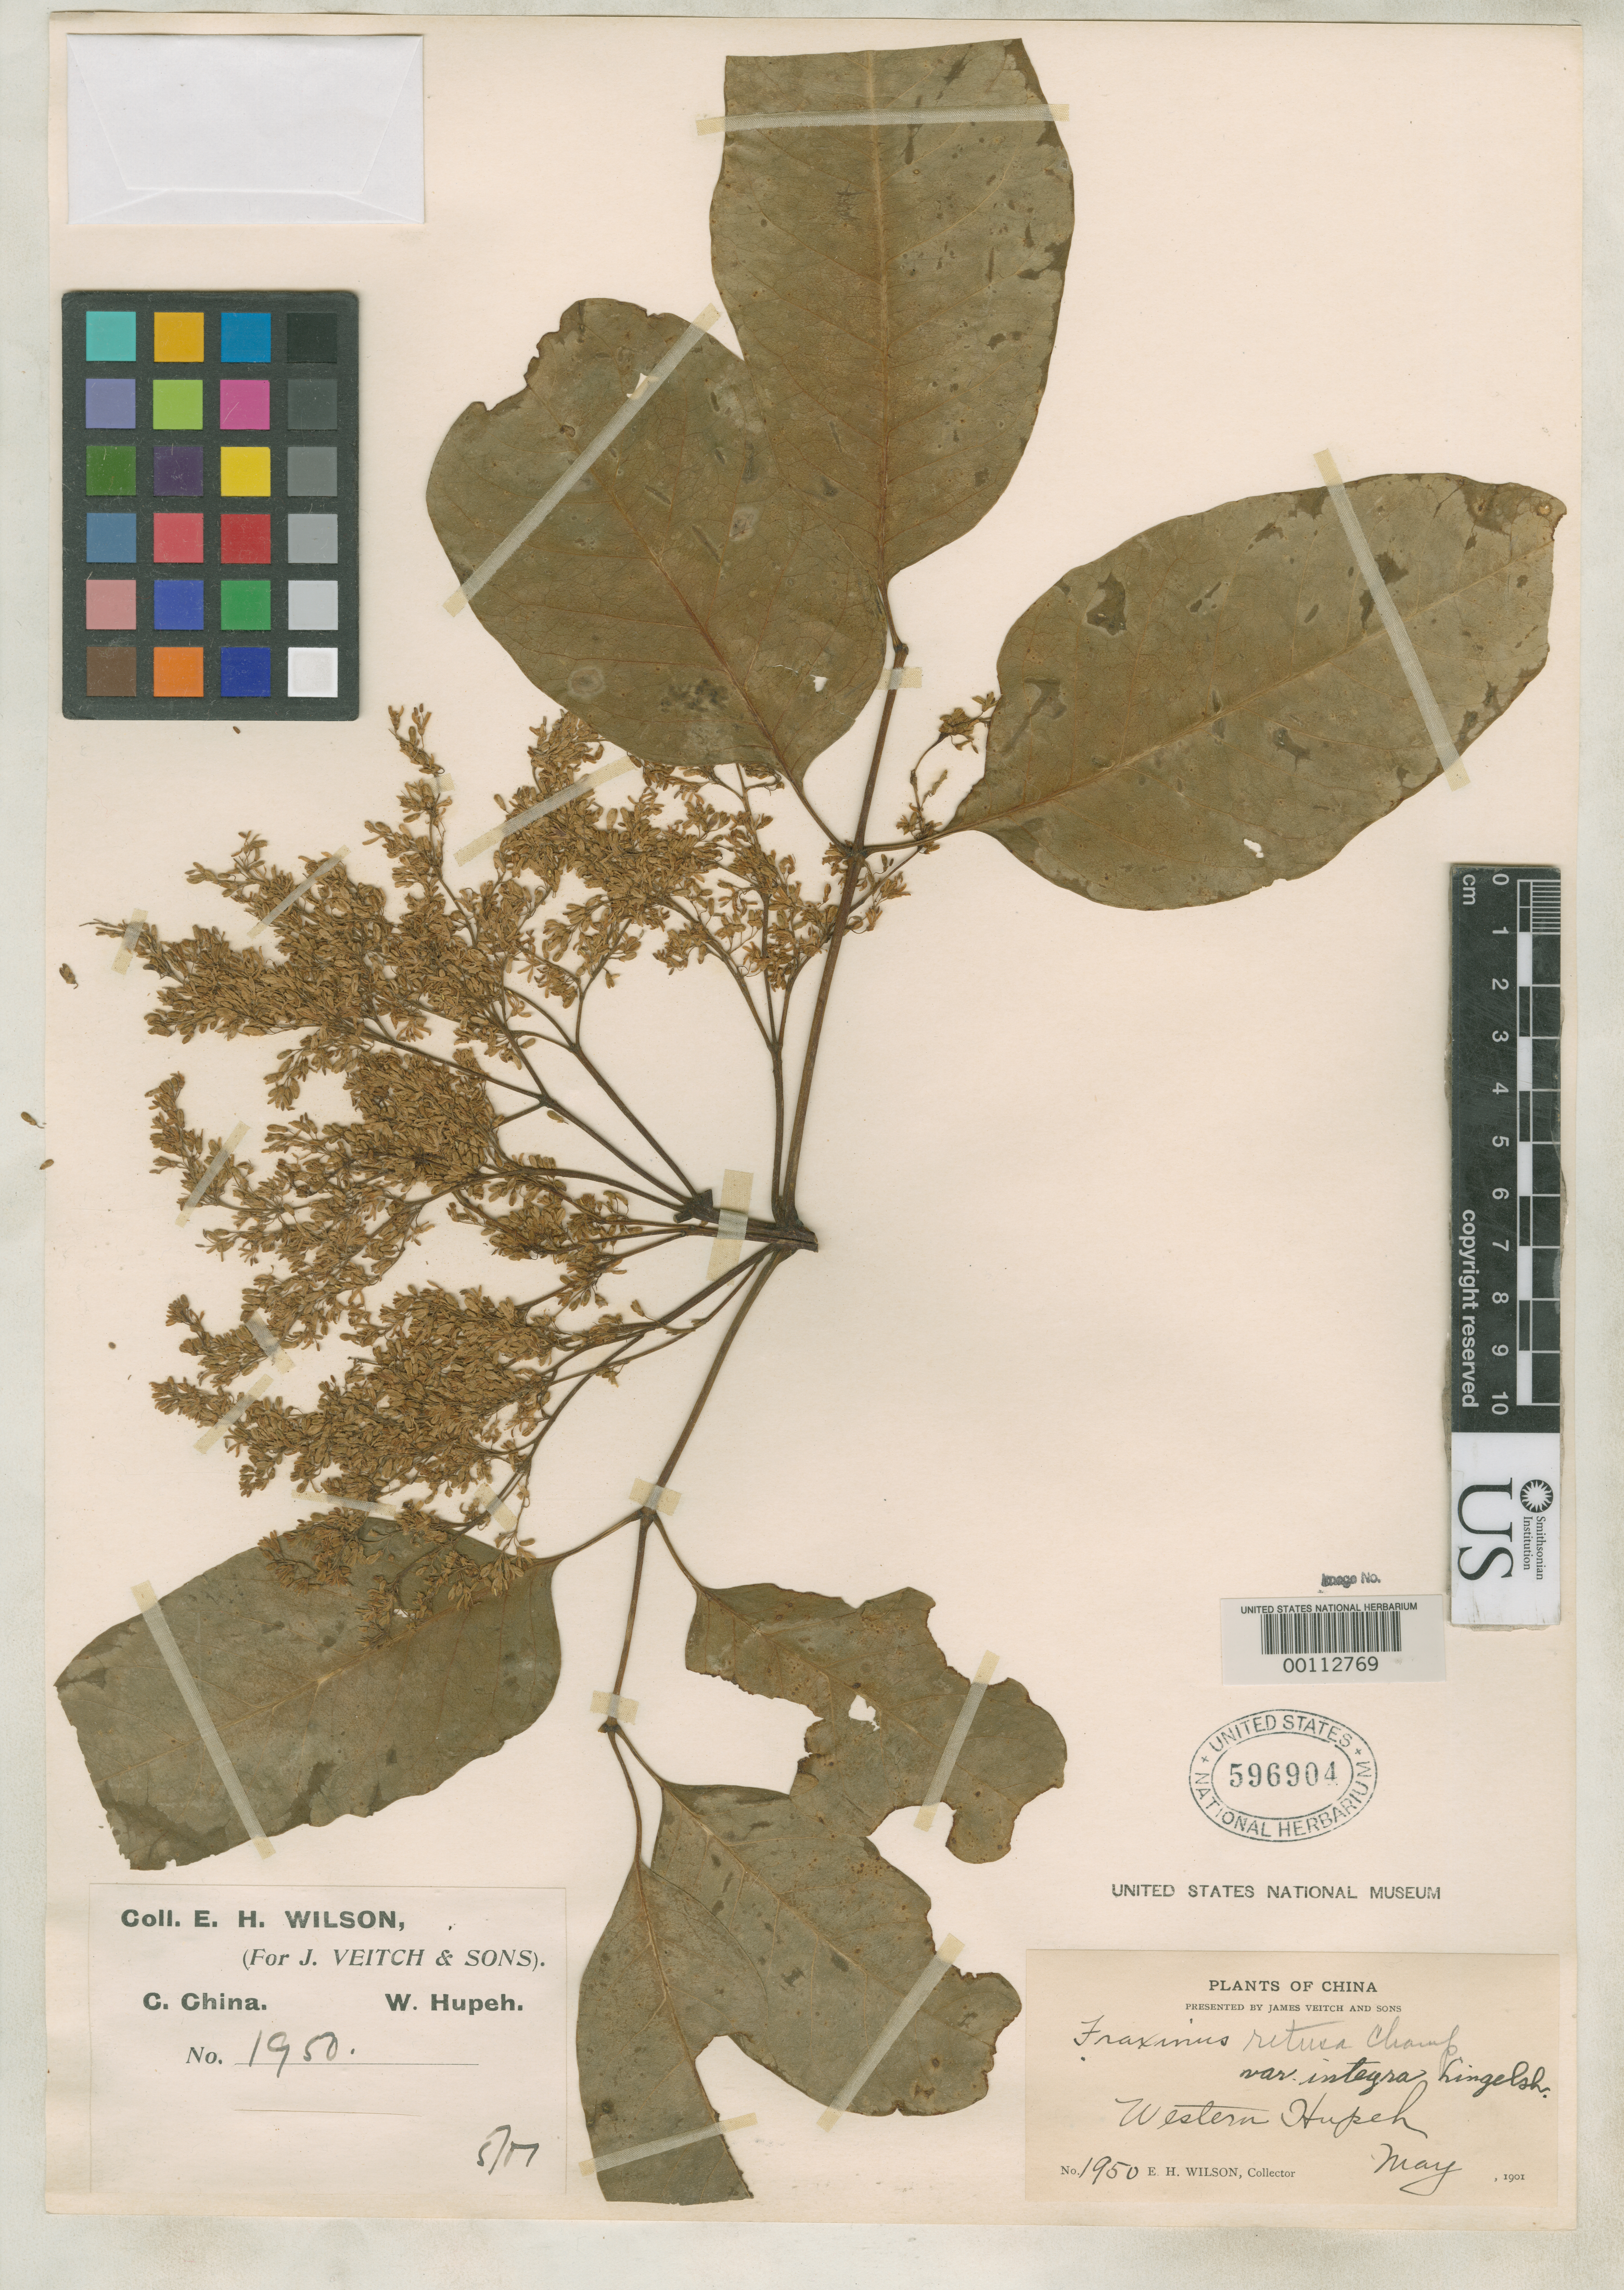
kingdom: Plantae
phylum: Tracheophyta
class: Magnoliopsida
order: Lamiales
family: Oleaceae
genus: Fraxinus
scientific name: Fraxinus retusa var. integra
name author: Lingelsh. in Engl.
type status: Isotype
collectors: E. H. Wilson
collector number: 1950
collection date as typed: May 1901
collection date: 1901-05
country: China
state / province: Hubei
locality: Western Hupeh.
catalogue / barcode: US 596904